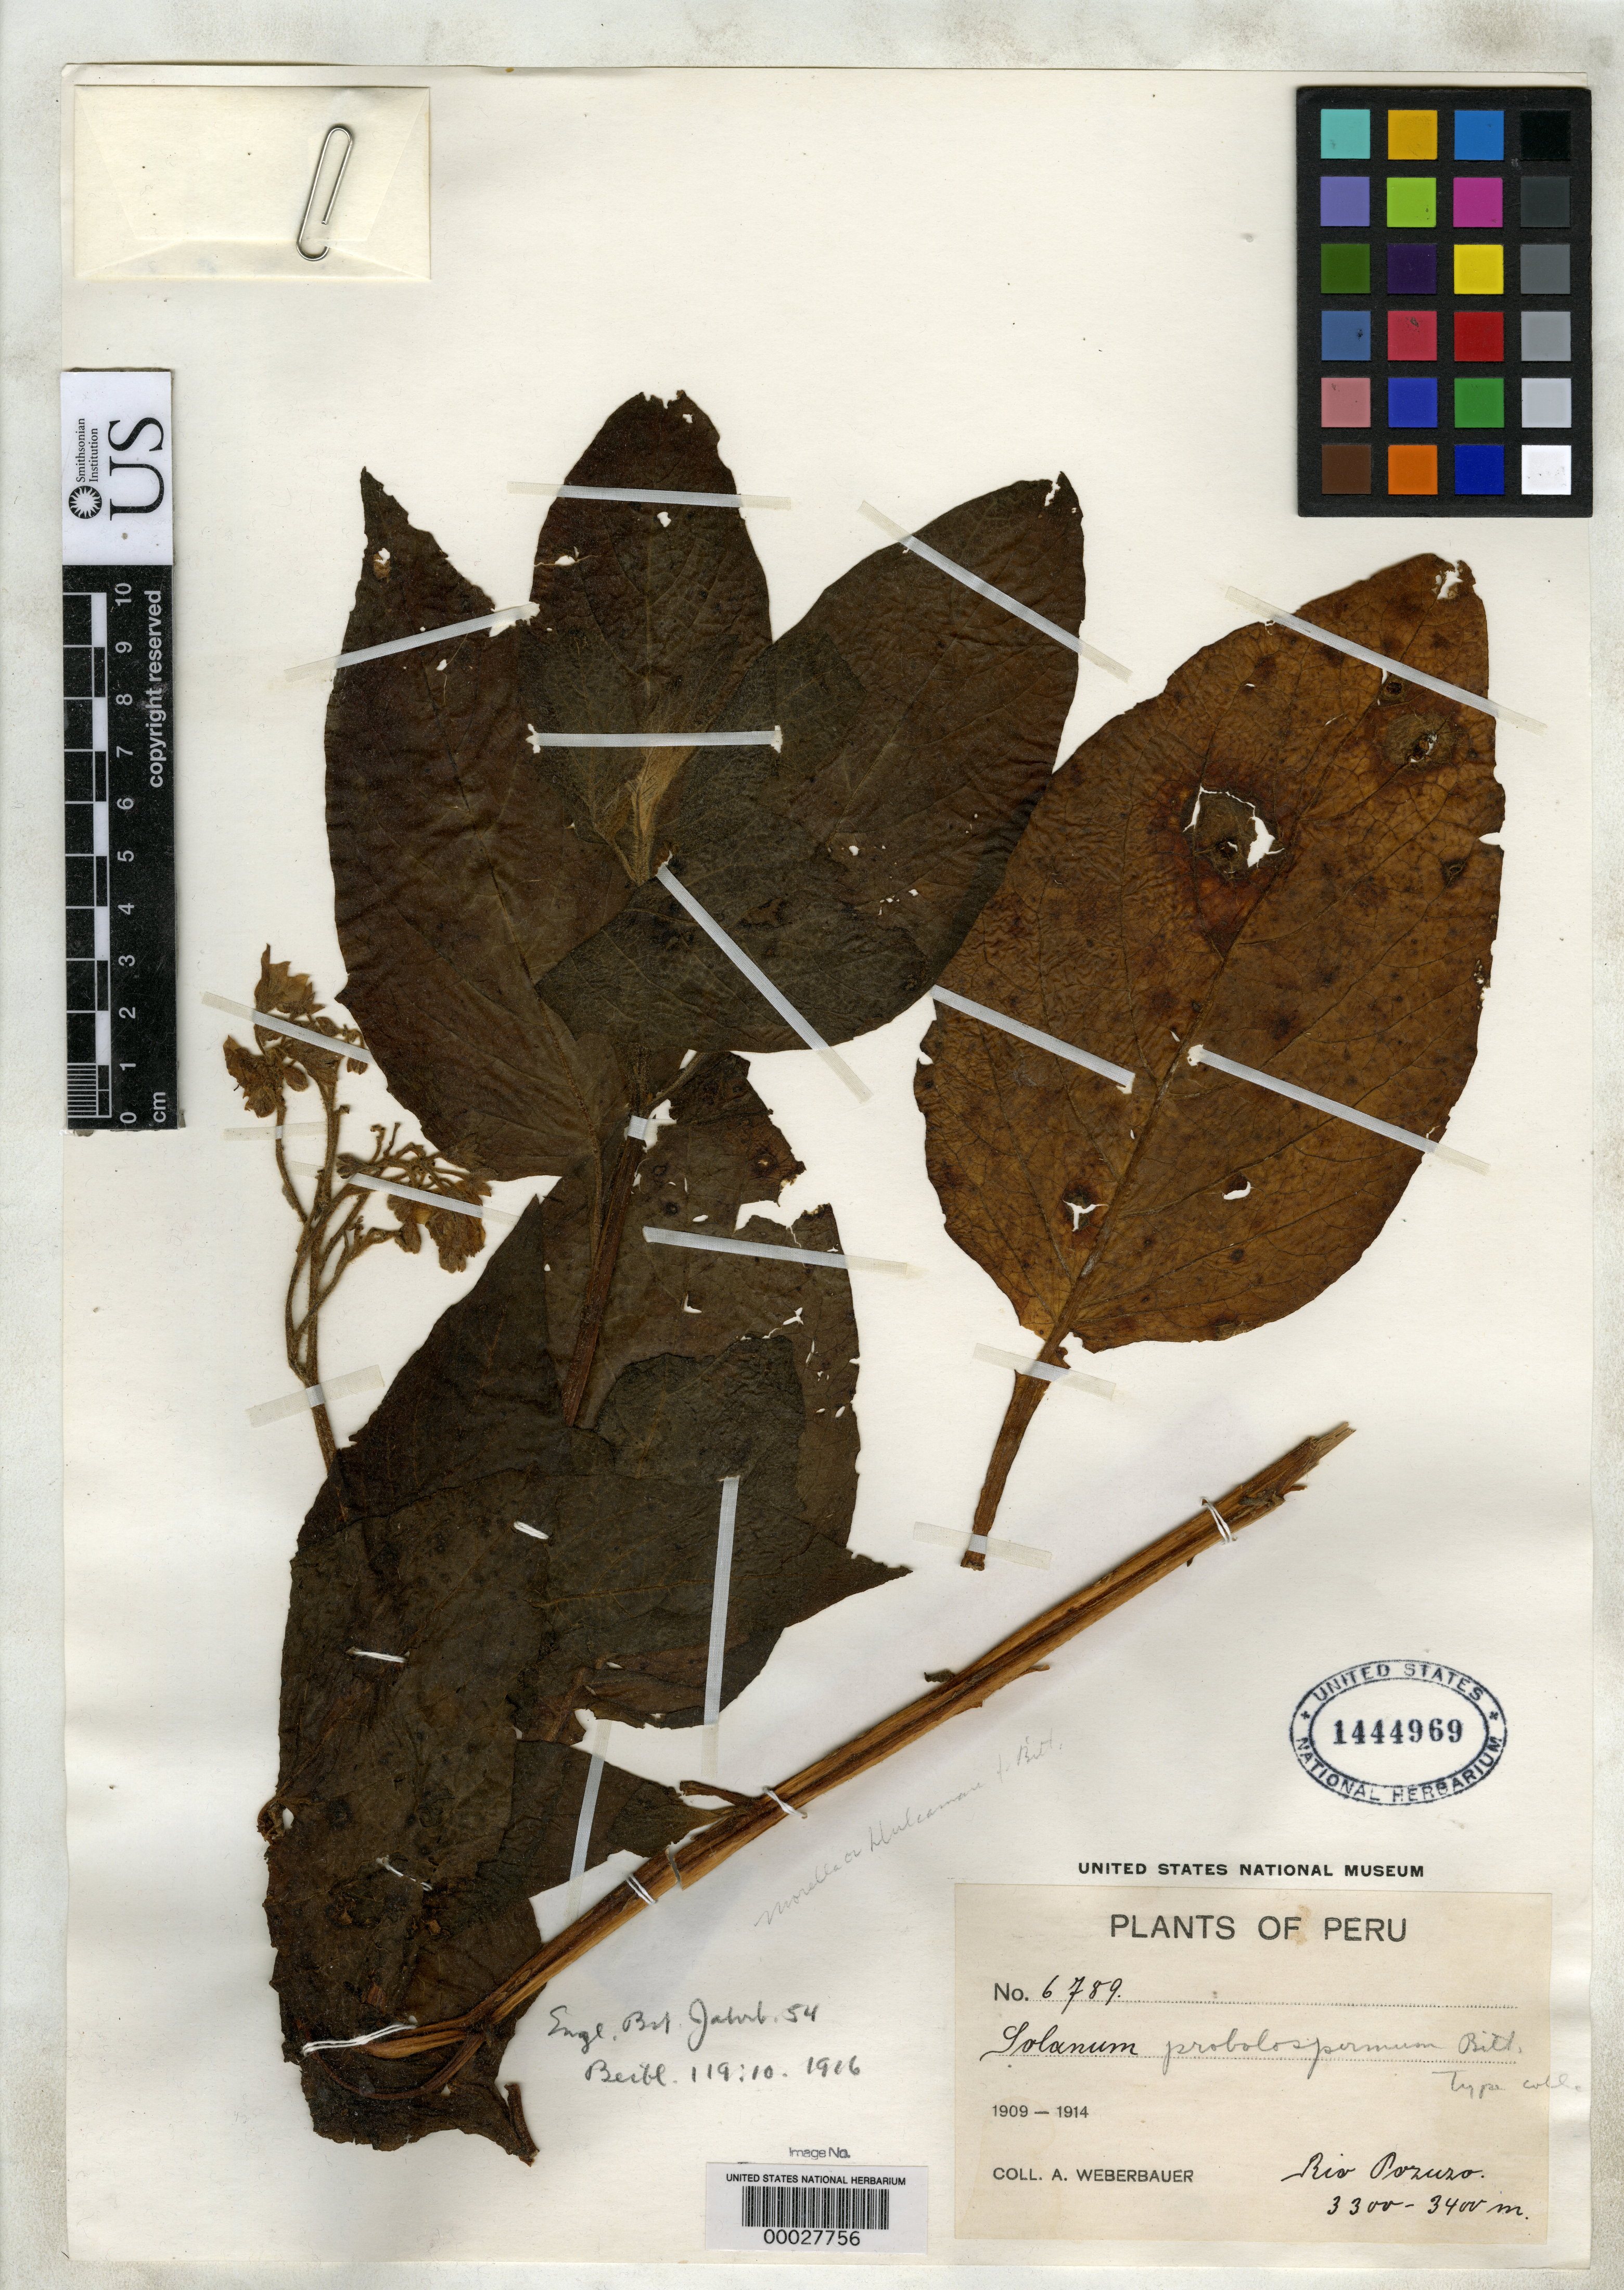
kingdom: Plantae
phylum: Tracheophyta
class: Magnoliopsida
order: Solanales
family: Solanaceae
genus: Solanum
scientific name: Solanum probolospermum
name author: Bitter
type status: Isotype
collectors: A. Weberbauer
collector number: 6789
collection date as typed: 1909 to -- --- 1914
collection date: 1909/1914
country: Peru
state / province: Huánuco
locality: Río Pozuzo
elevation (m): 3300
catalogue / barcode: US 1444969